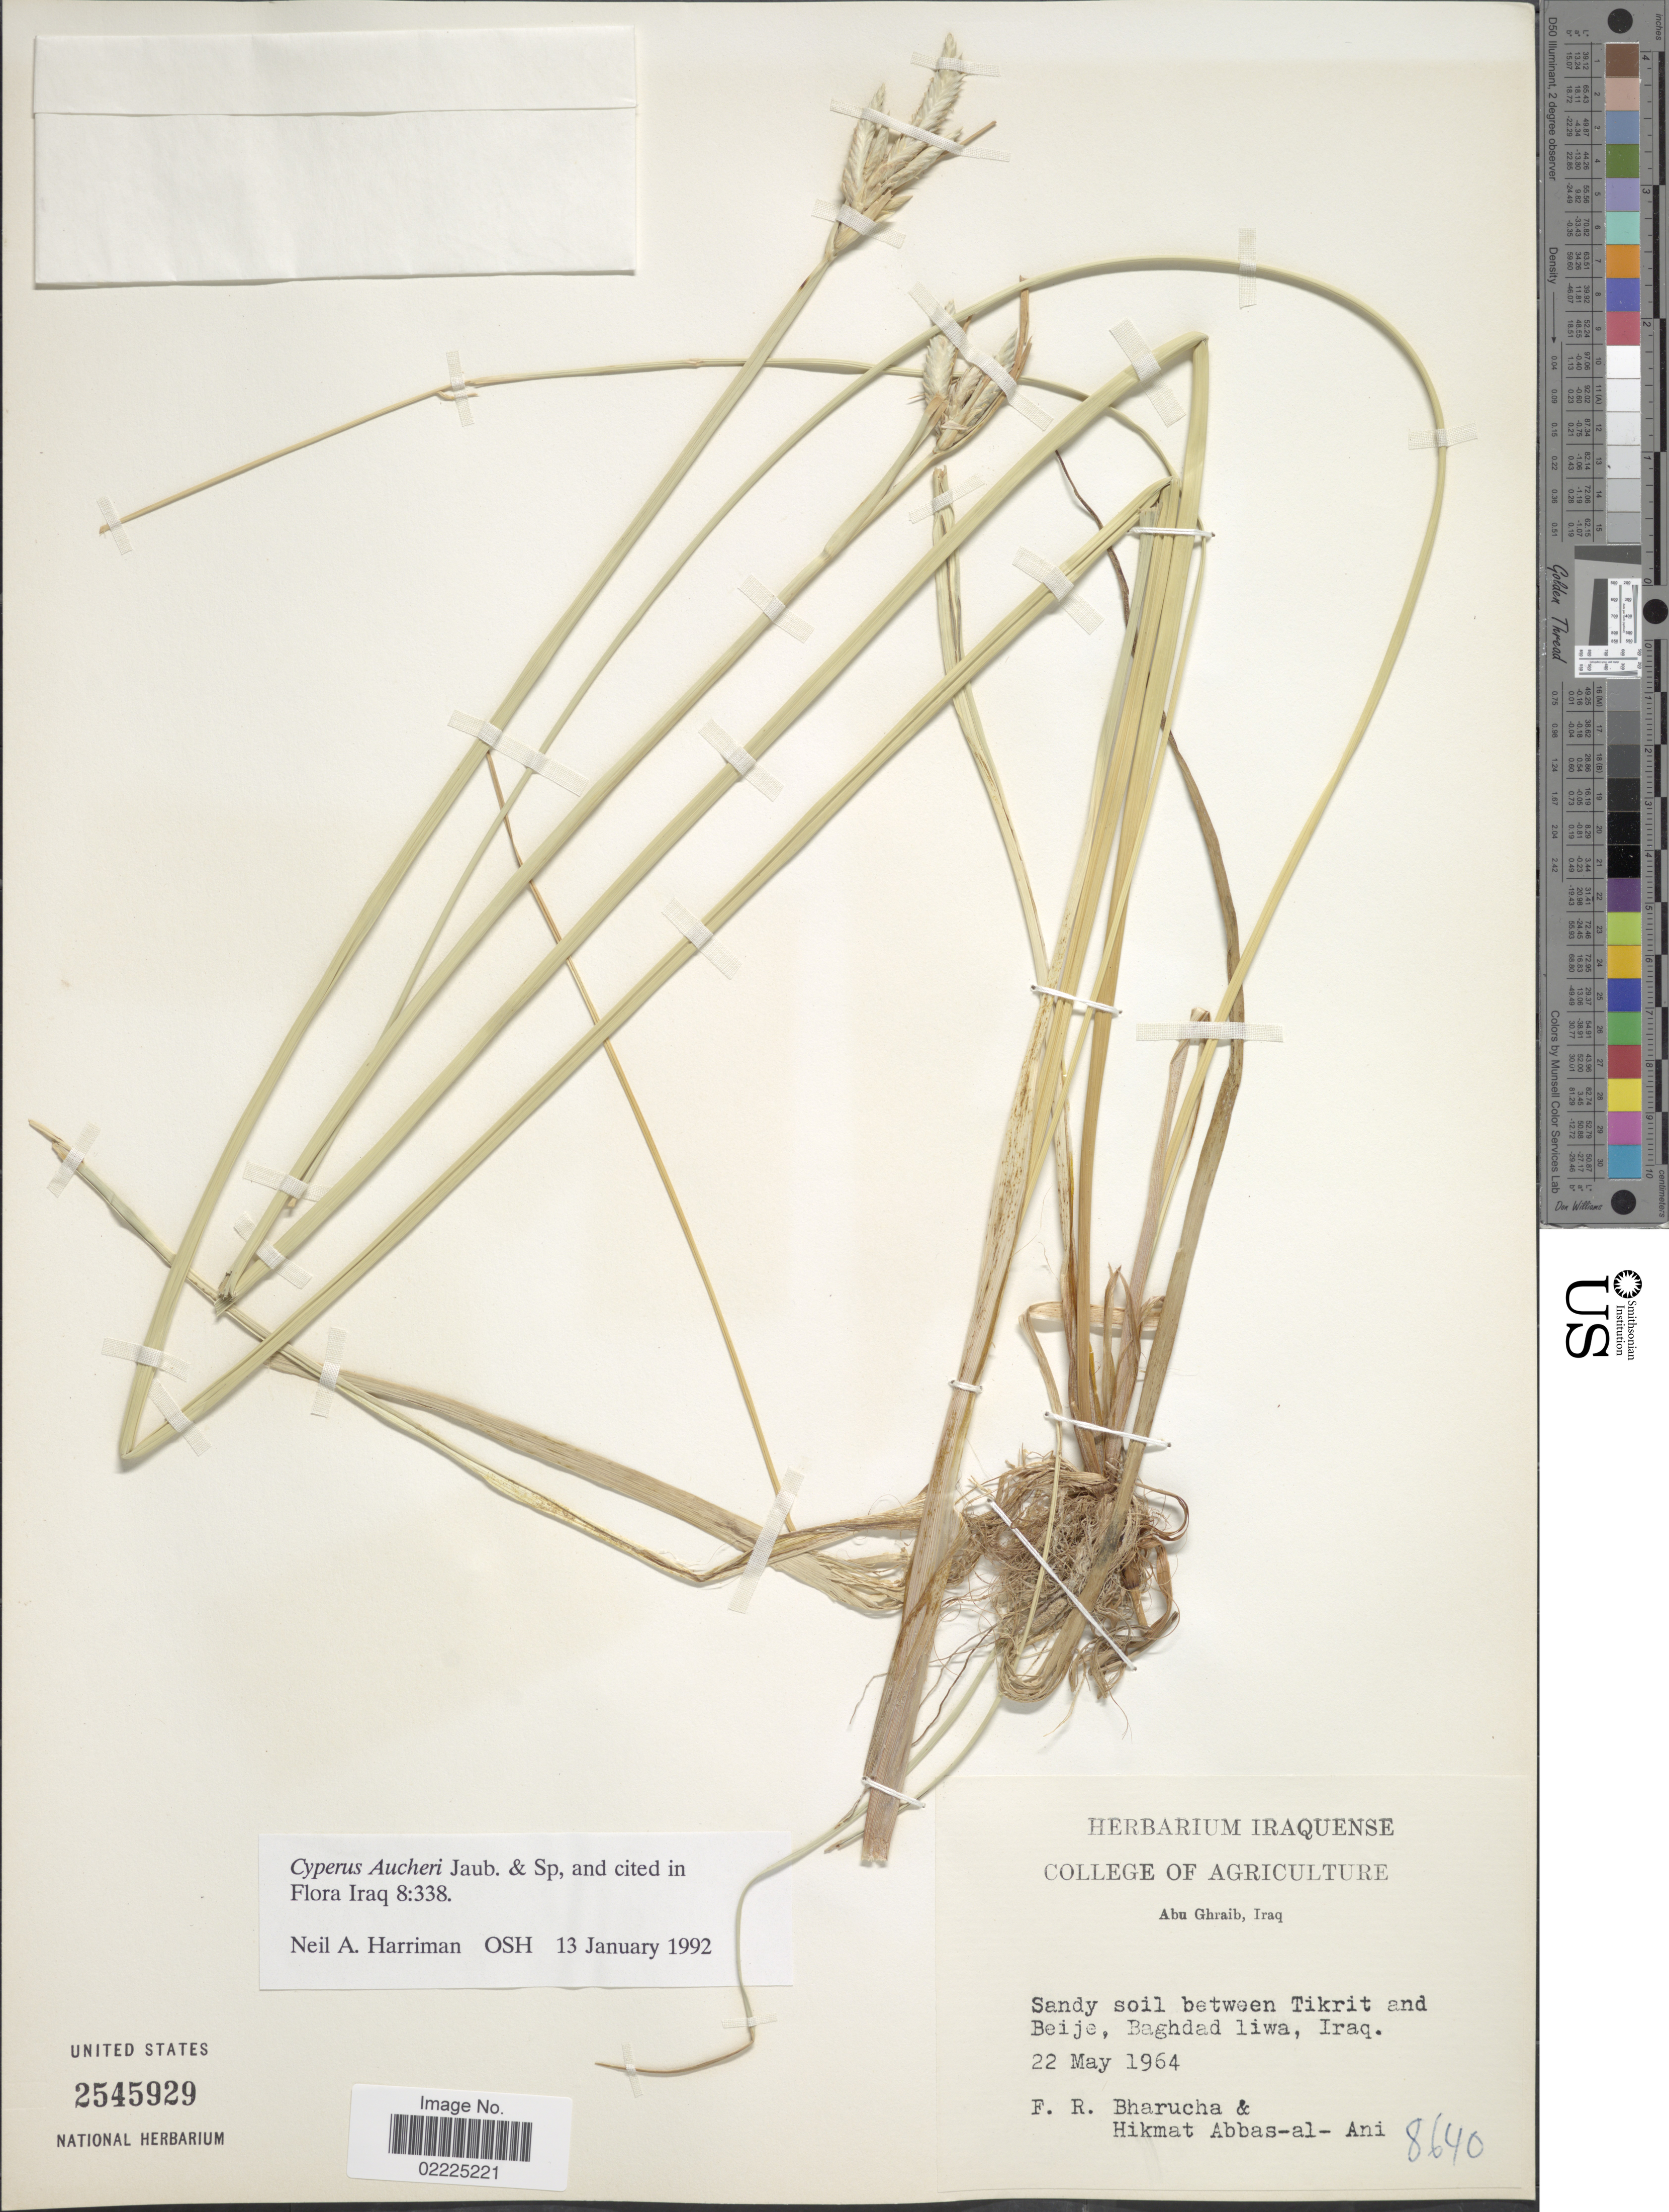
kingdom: Plantae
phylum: Tracheophyta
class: Liliopsida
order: Poales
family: Cyperaceae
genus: Cyperus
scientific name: Cyperus aucheri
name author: Jaub. & Spach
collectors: F. Bharucha & H. Al-Ani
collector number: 8640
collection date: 1964-05-22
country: Iraq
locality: Sandy soil between Tikrit and Beije, Baghdad liwa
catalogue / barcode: US 2545929